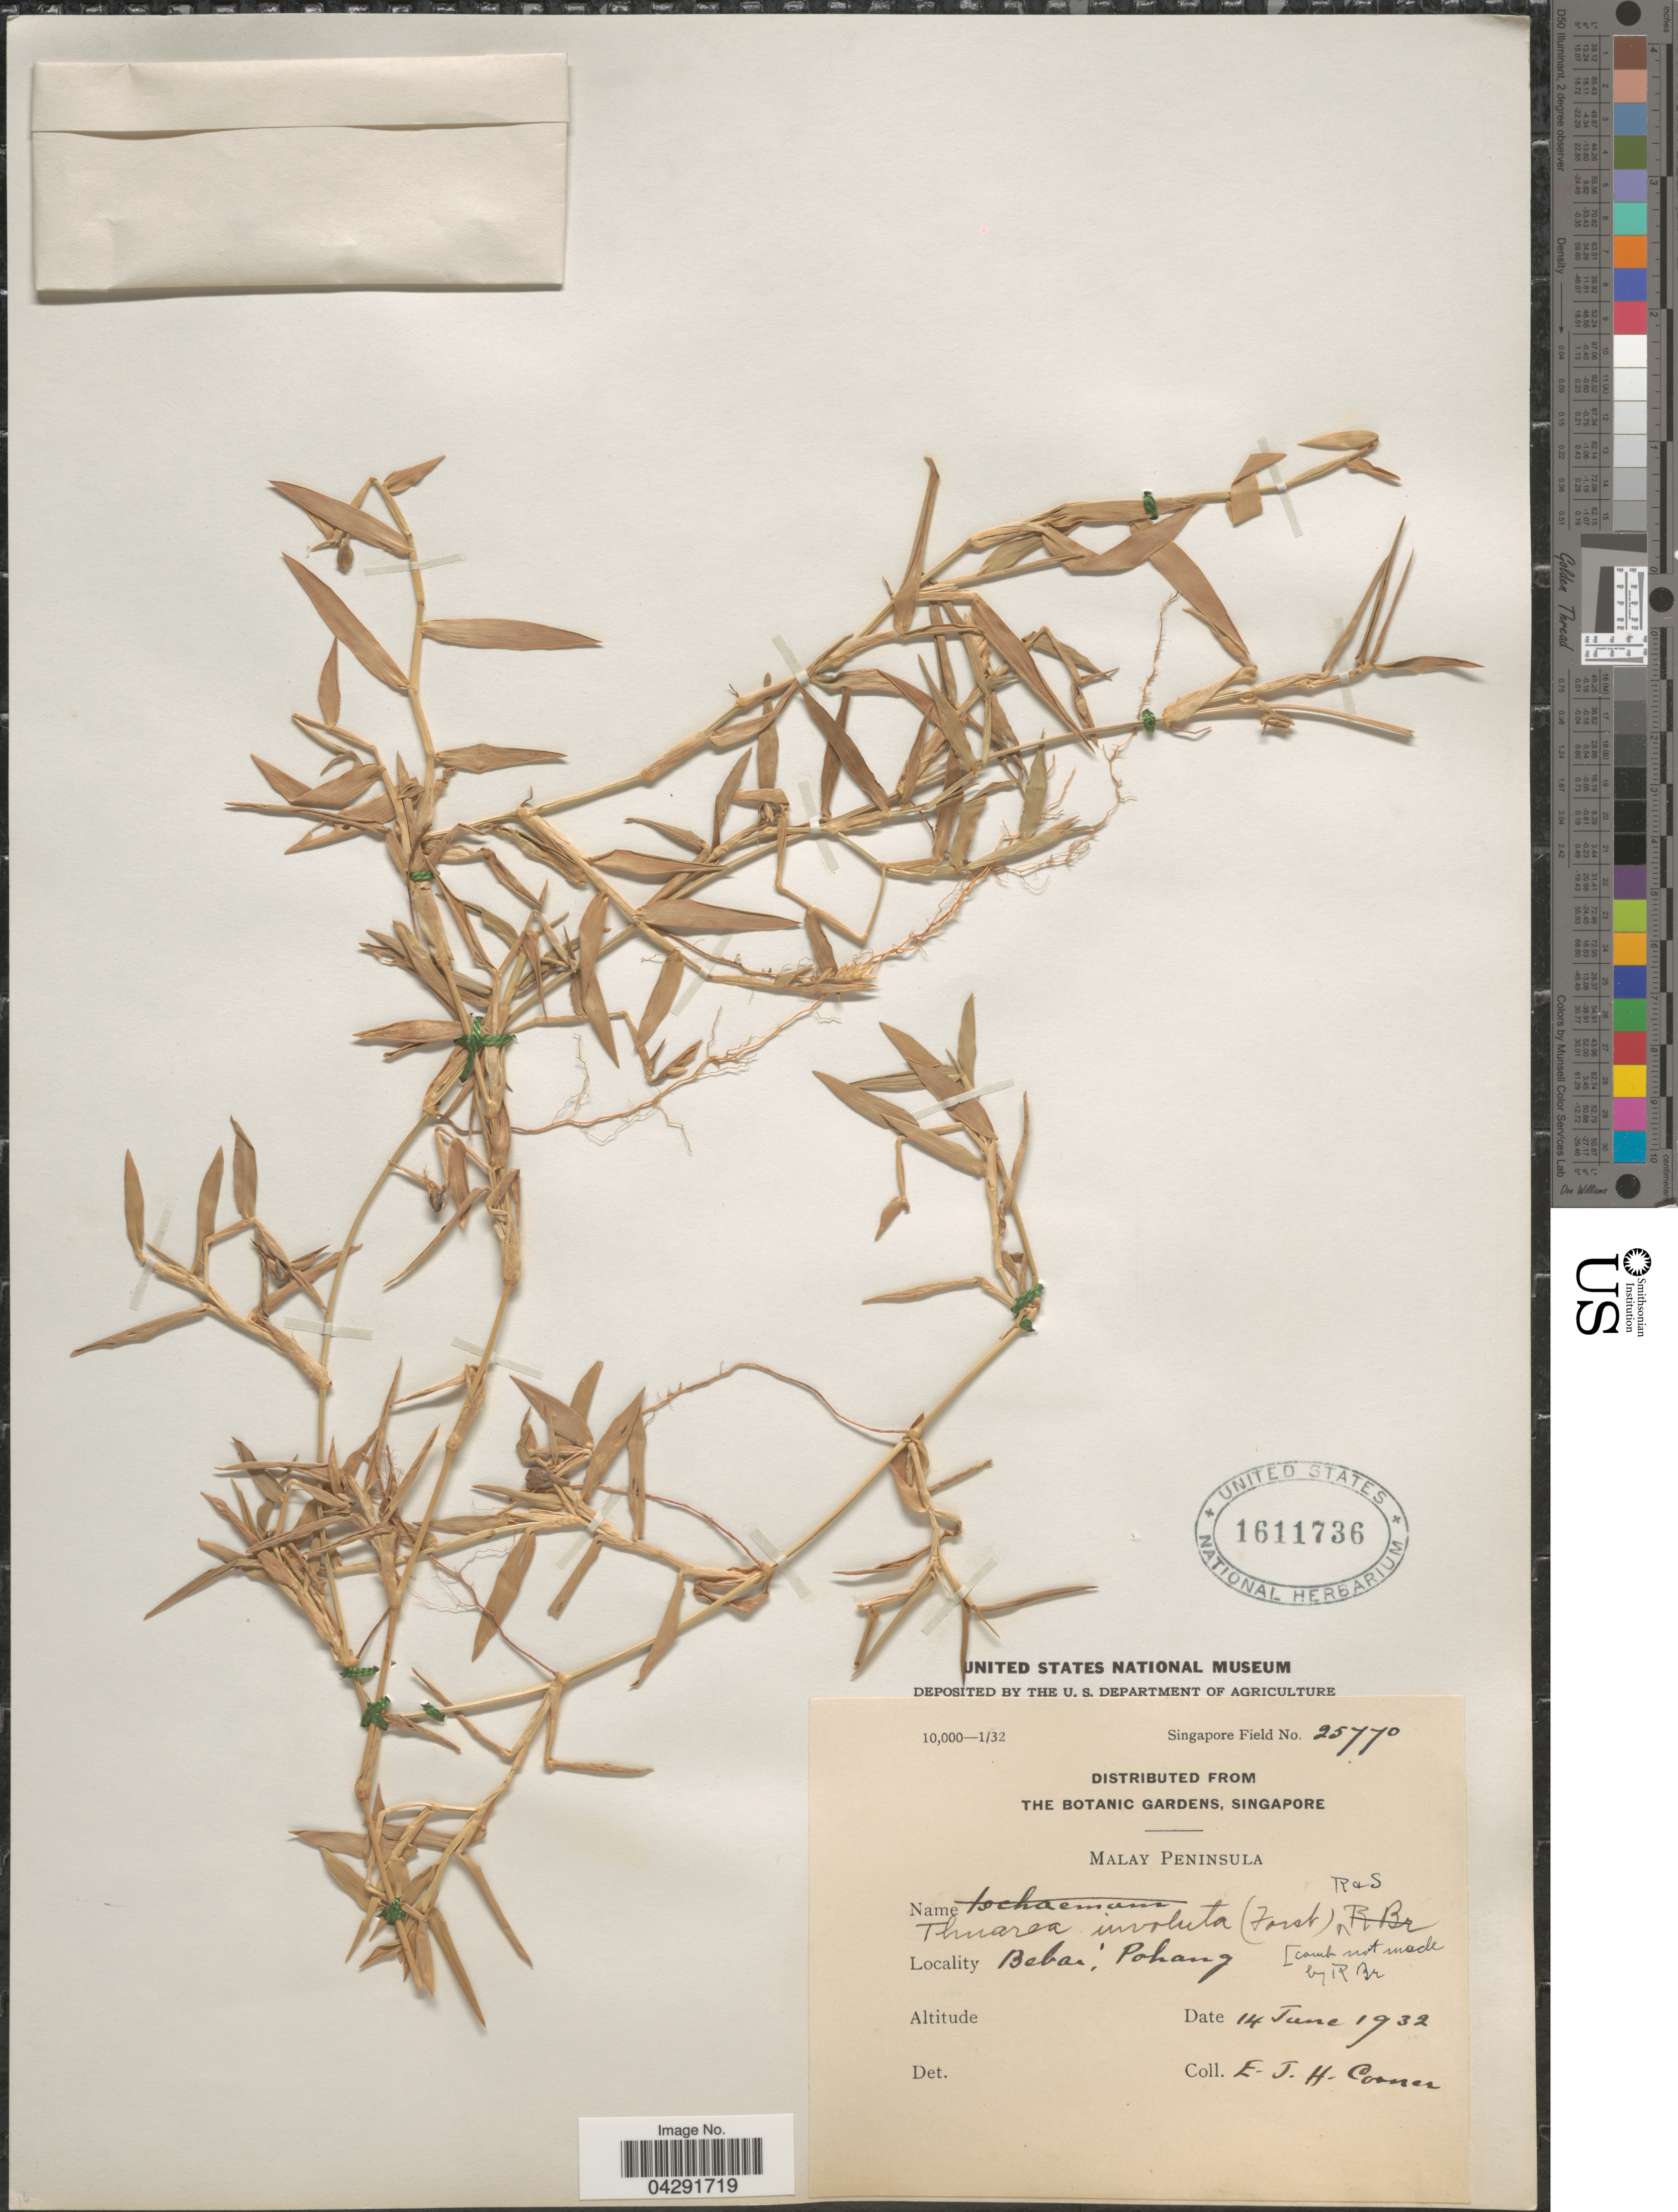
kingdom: Plantae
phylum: Tracheophyta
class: Liliopsida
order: Poales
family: Poaceae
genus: Thuarea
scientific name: Thuarea involuta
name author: (G. Forst.) R. Br. ex Sm.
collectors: E. Corner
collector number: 25770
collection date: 1932-06-14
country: Malaysia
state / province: Pahang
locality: Malay Peninsula. Bebai.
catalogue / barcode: US 1611736